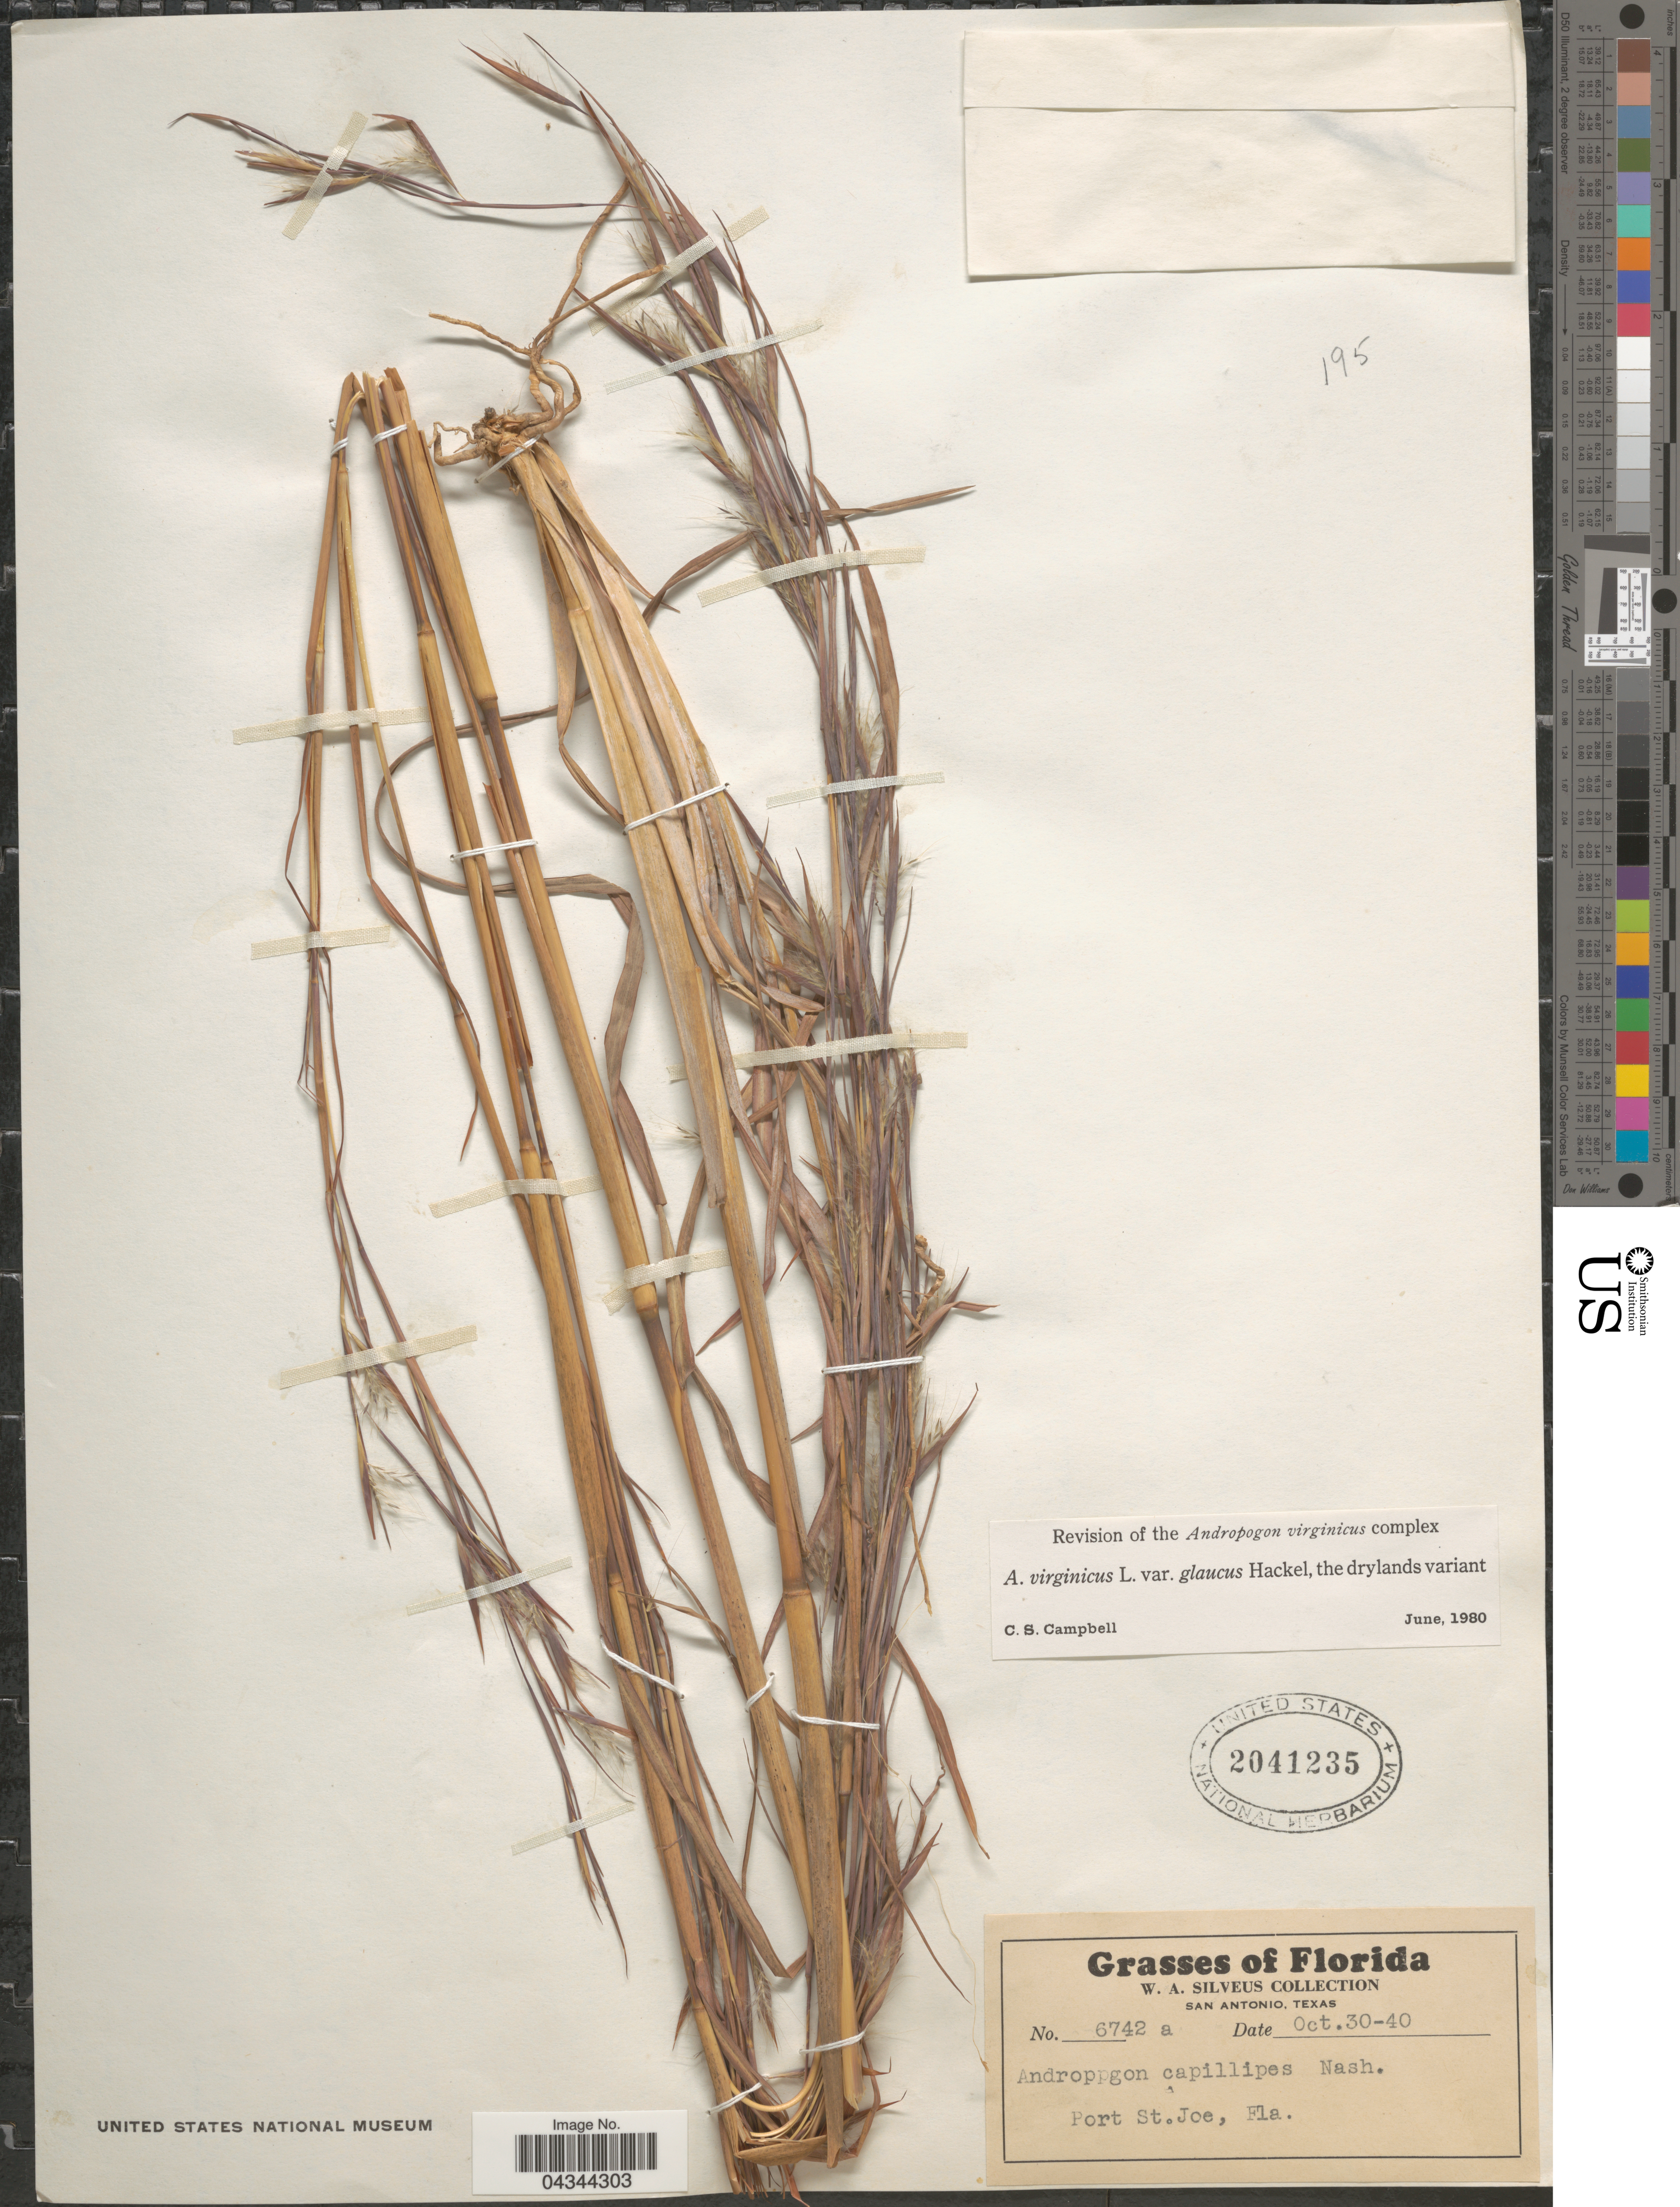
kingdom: Plantae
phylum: Tracheophyta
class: Liliopsida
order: Poales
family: Poaceae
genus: Andropogon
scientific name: Andropogon virginicus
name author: L.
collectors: W. Silveus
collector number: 6742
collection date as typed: Transcribed d/m/y: 30/10/40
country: United States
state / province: Florida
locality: Port St.Joe.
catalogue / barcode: US 2041235